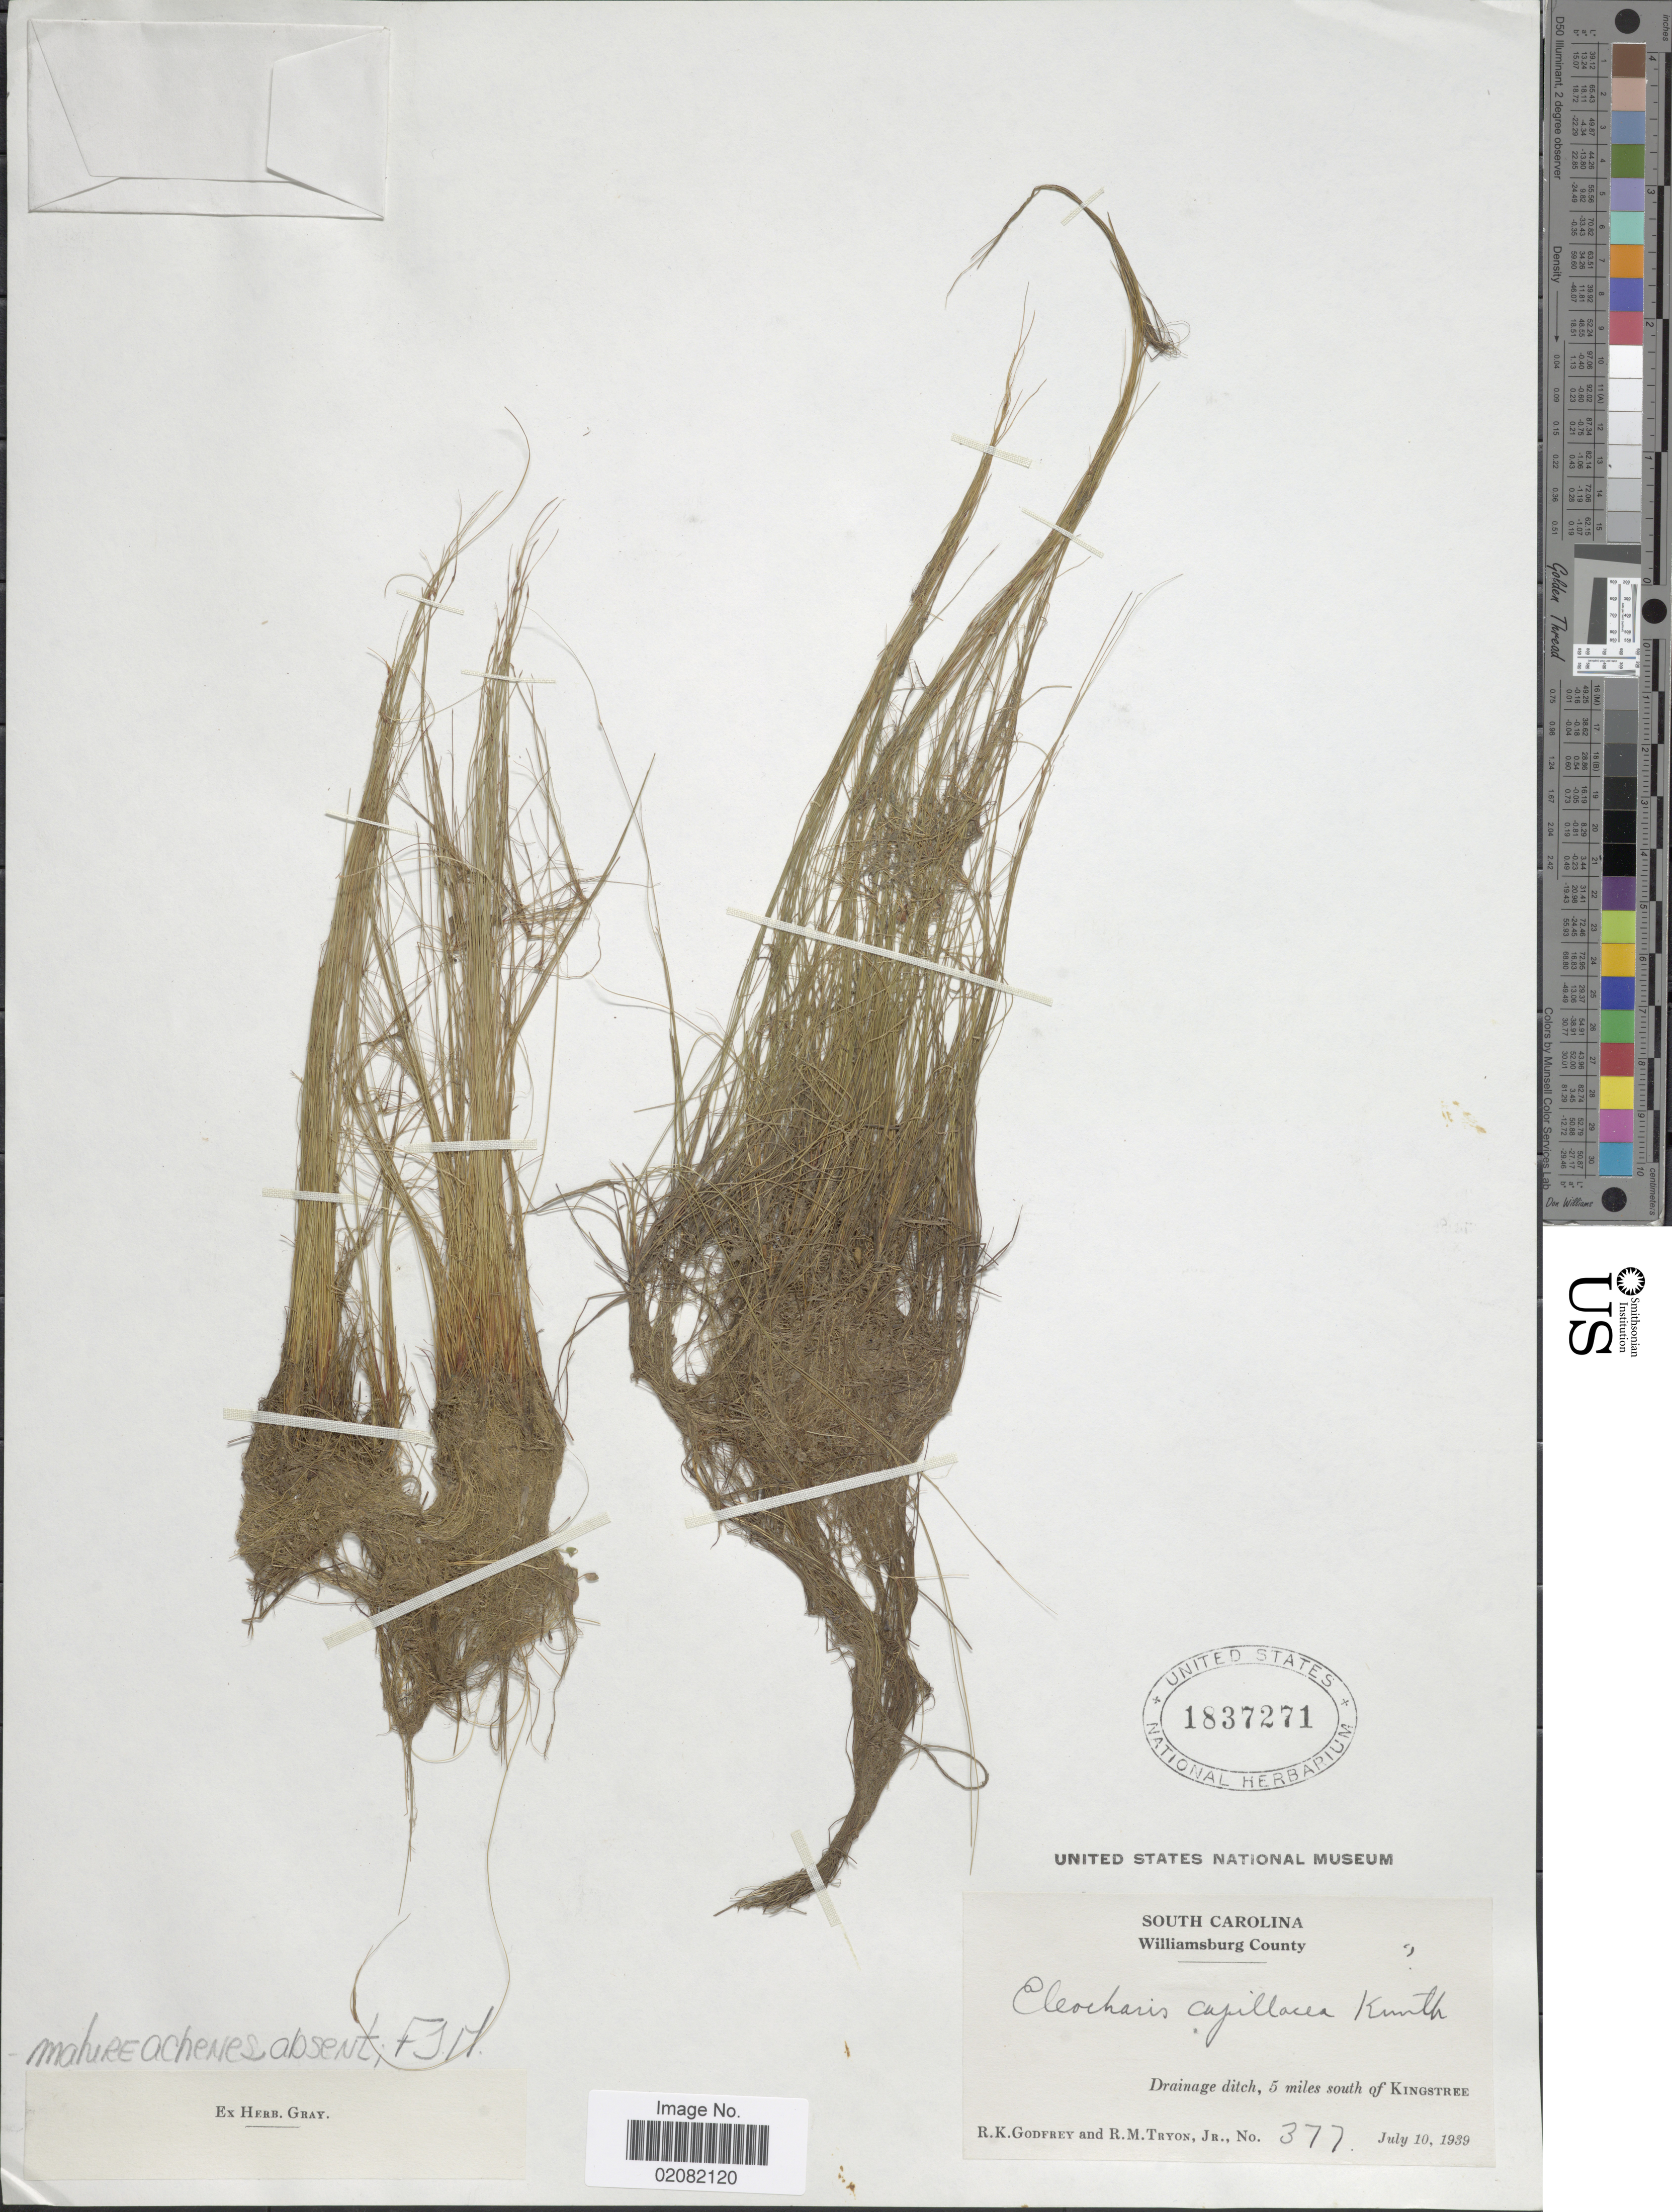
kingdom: Plantae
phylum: Tracheophyta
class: Liliopsida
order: Poales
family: Cyperaceae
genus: Eleocharis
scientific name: Eleocharis capillacea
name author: Kunth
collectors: R. K. Godfrey & R. M. Tryon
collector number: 377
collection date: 1939-07-10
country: United States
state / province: South Carolina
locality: Williamsburg County, Drainage ditch, 5 miles south of Kingstree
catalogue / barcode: US 1837271